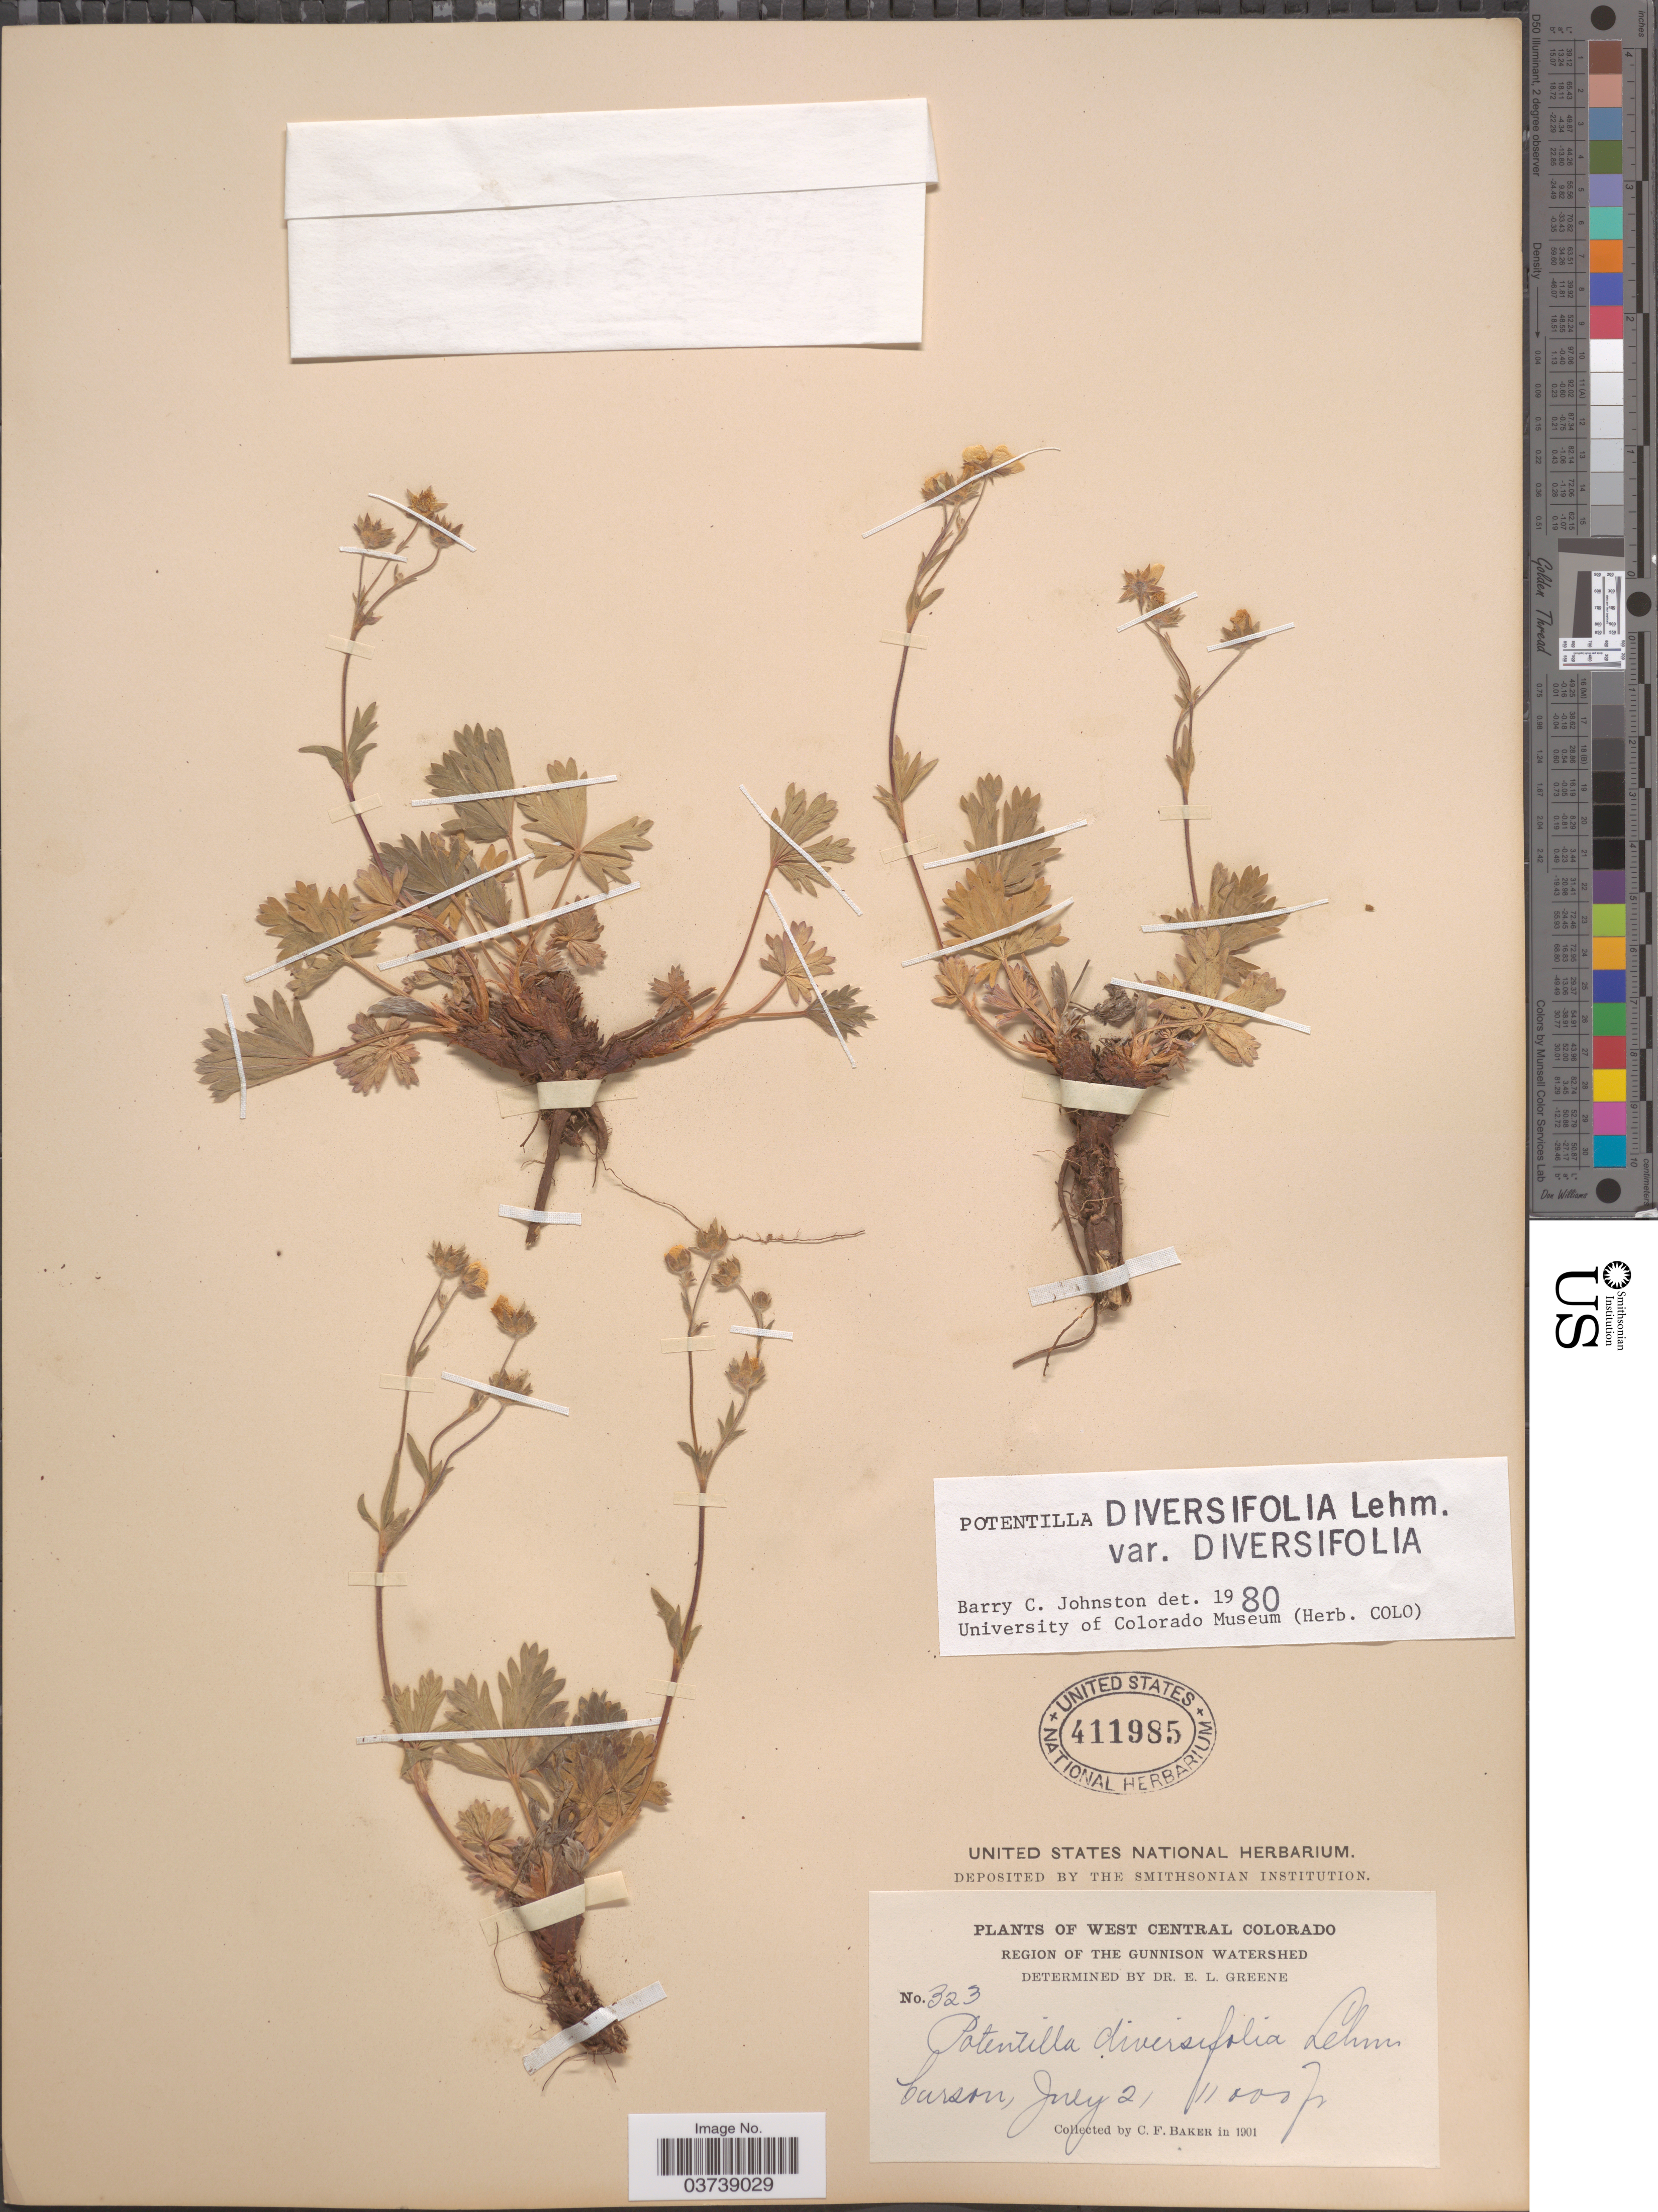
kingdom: Plantae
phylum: Tracheophyta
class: Magnoliopsida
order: Rosales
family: Rosaceae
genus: Potentilla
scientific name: Potentilla diversifolia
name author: Lehm.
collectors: C. F. Baker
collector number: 323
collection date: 1901-07-21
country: United States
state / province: Colorado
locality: West Central Colorado. Region of the Gunnison Watershed.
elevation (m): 3353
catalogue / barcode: US 411985